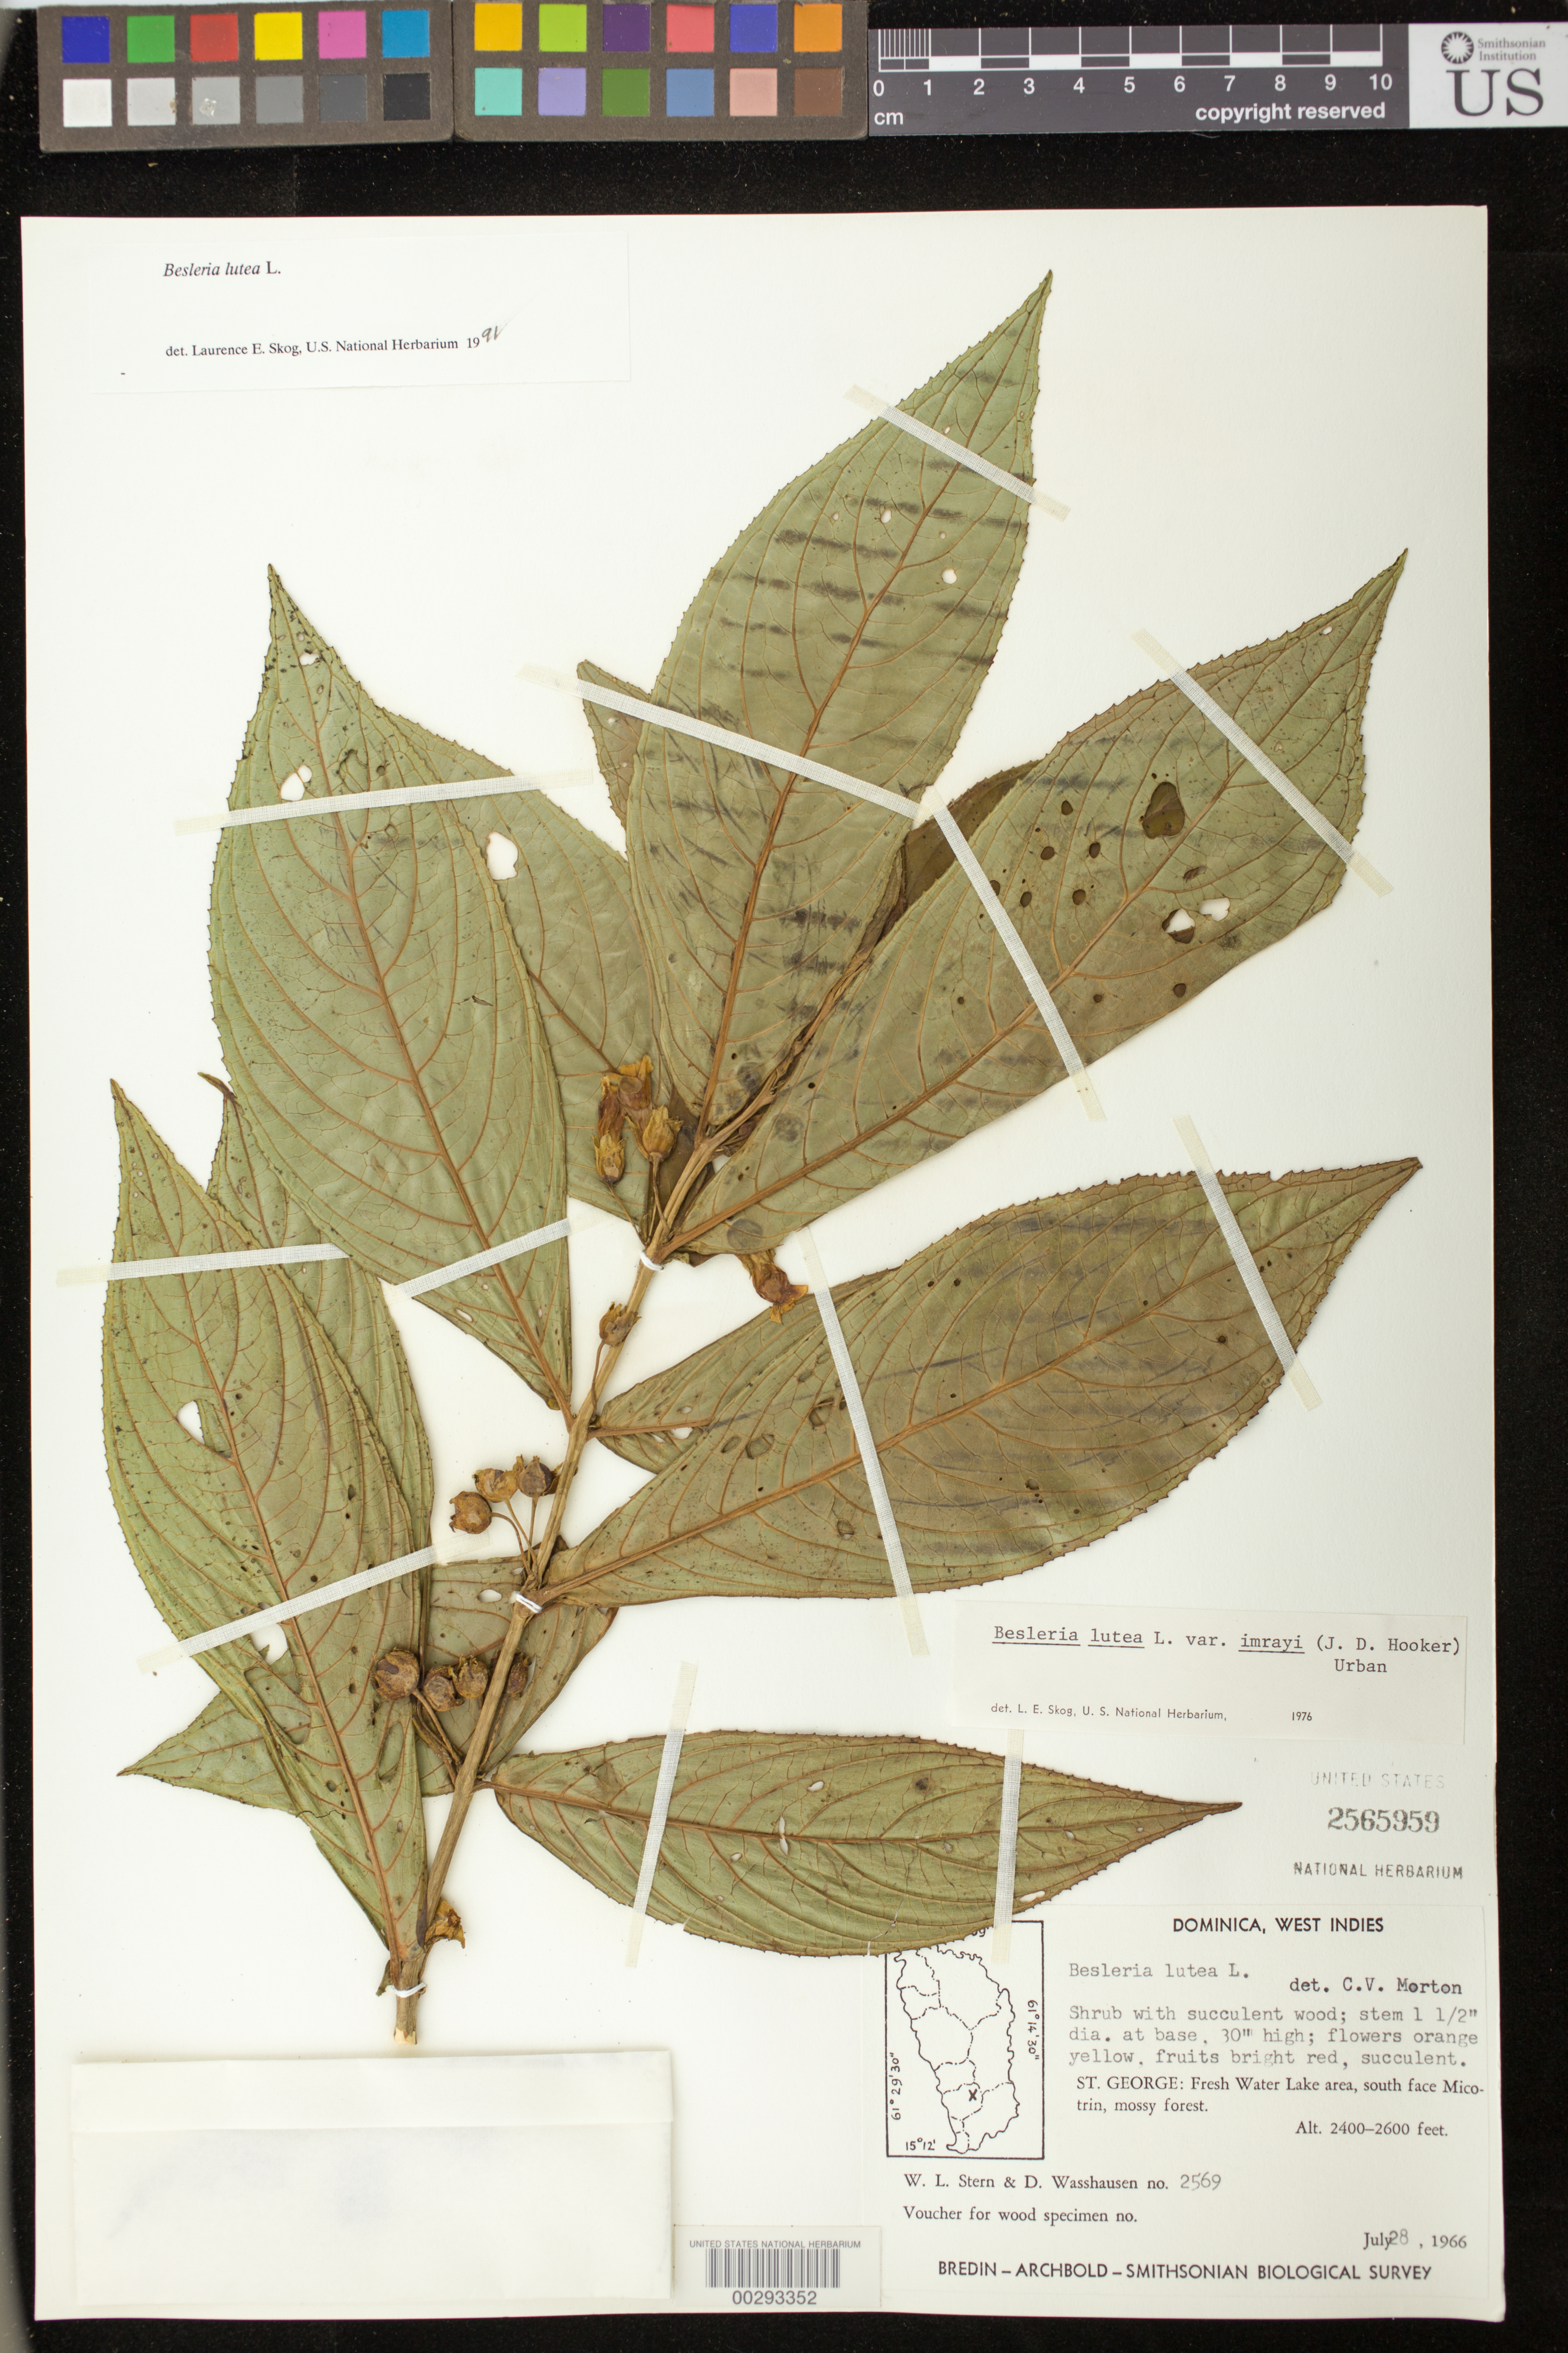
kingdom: Plantae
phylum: Tracheophyta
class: Magnoliopsida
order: Lamiales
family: Gesneriaceae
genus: Besleria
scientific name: Besleria lutea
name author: L.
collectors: W. L. Stern & D. C. Wasshausen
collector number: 2569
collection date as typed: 28 Jul 1966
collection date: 1966-07-28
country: Dominica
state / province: St. George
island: Dominica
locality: Fresh water lake, S facing Micotrin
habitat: Mossy forest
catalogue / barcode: US 2565959